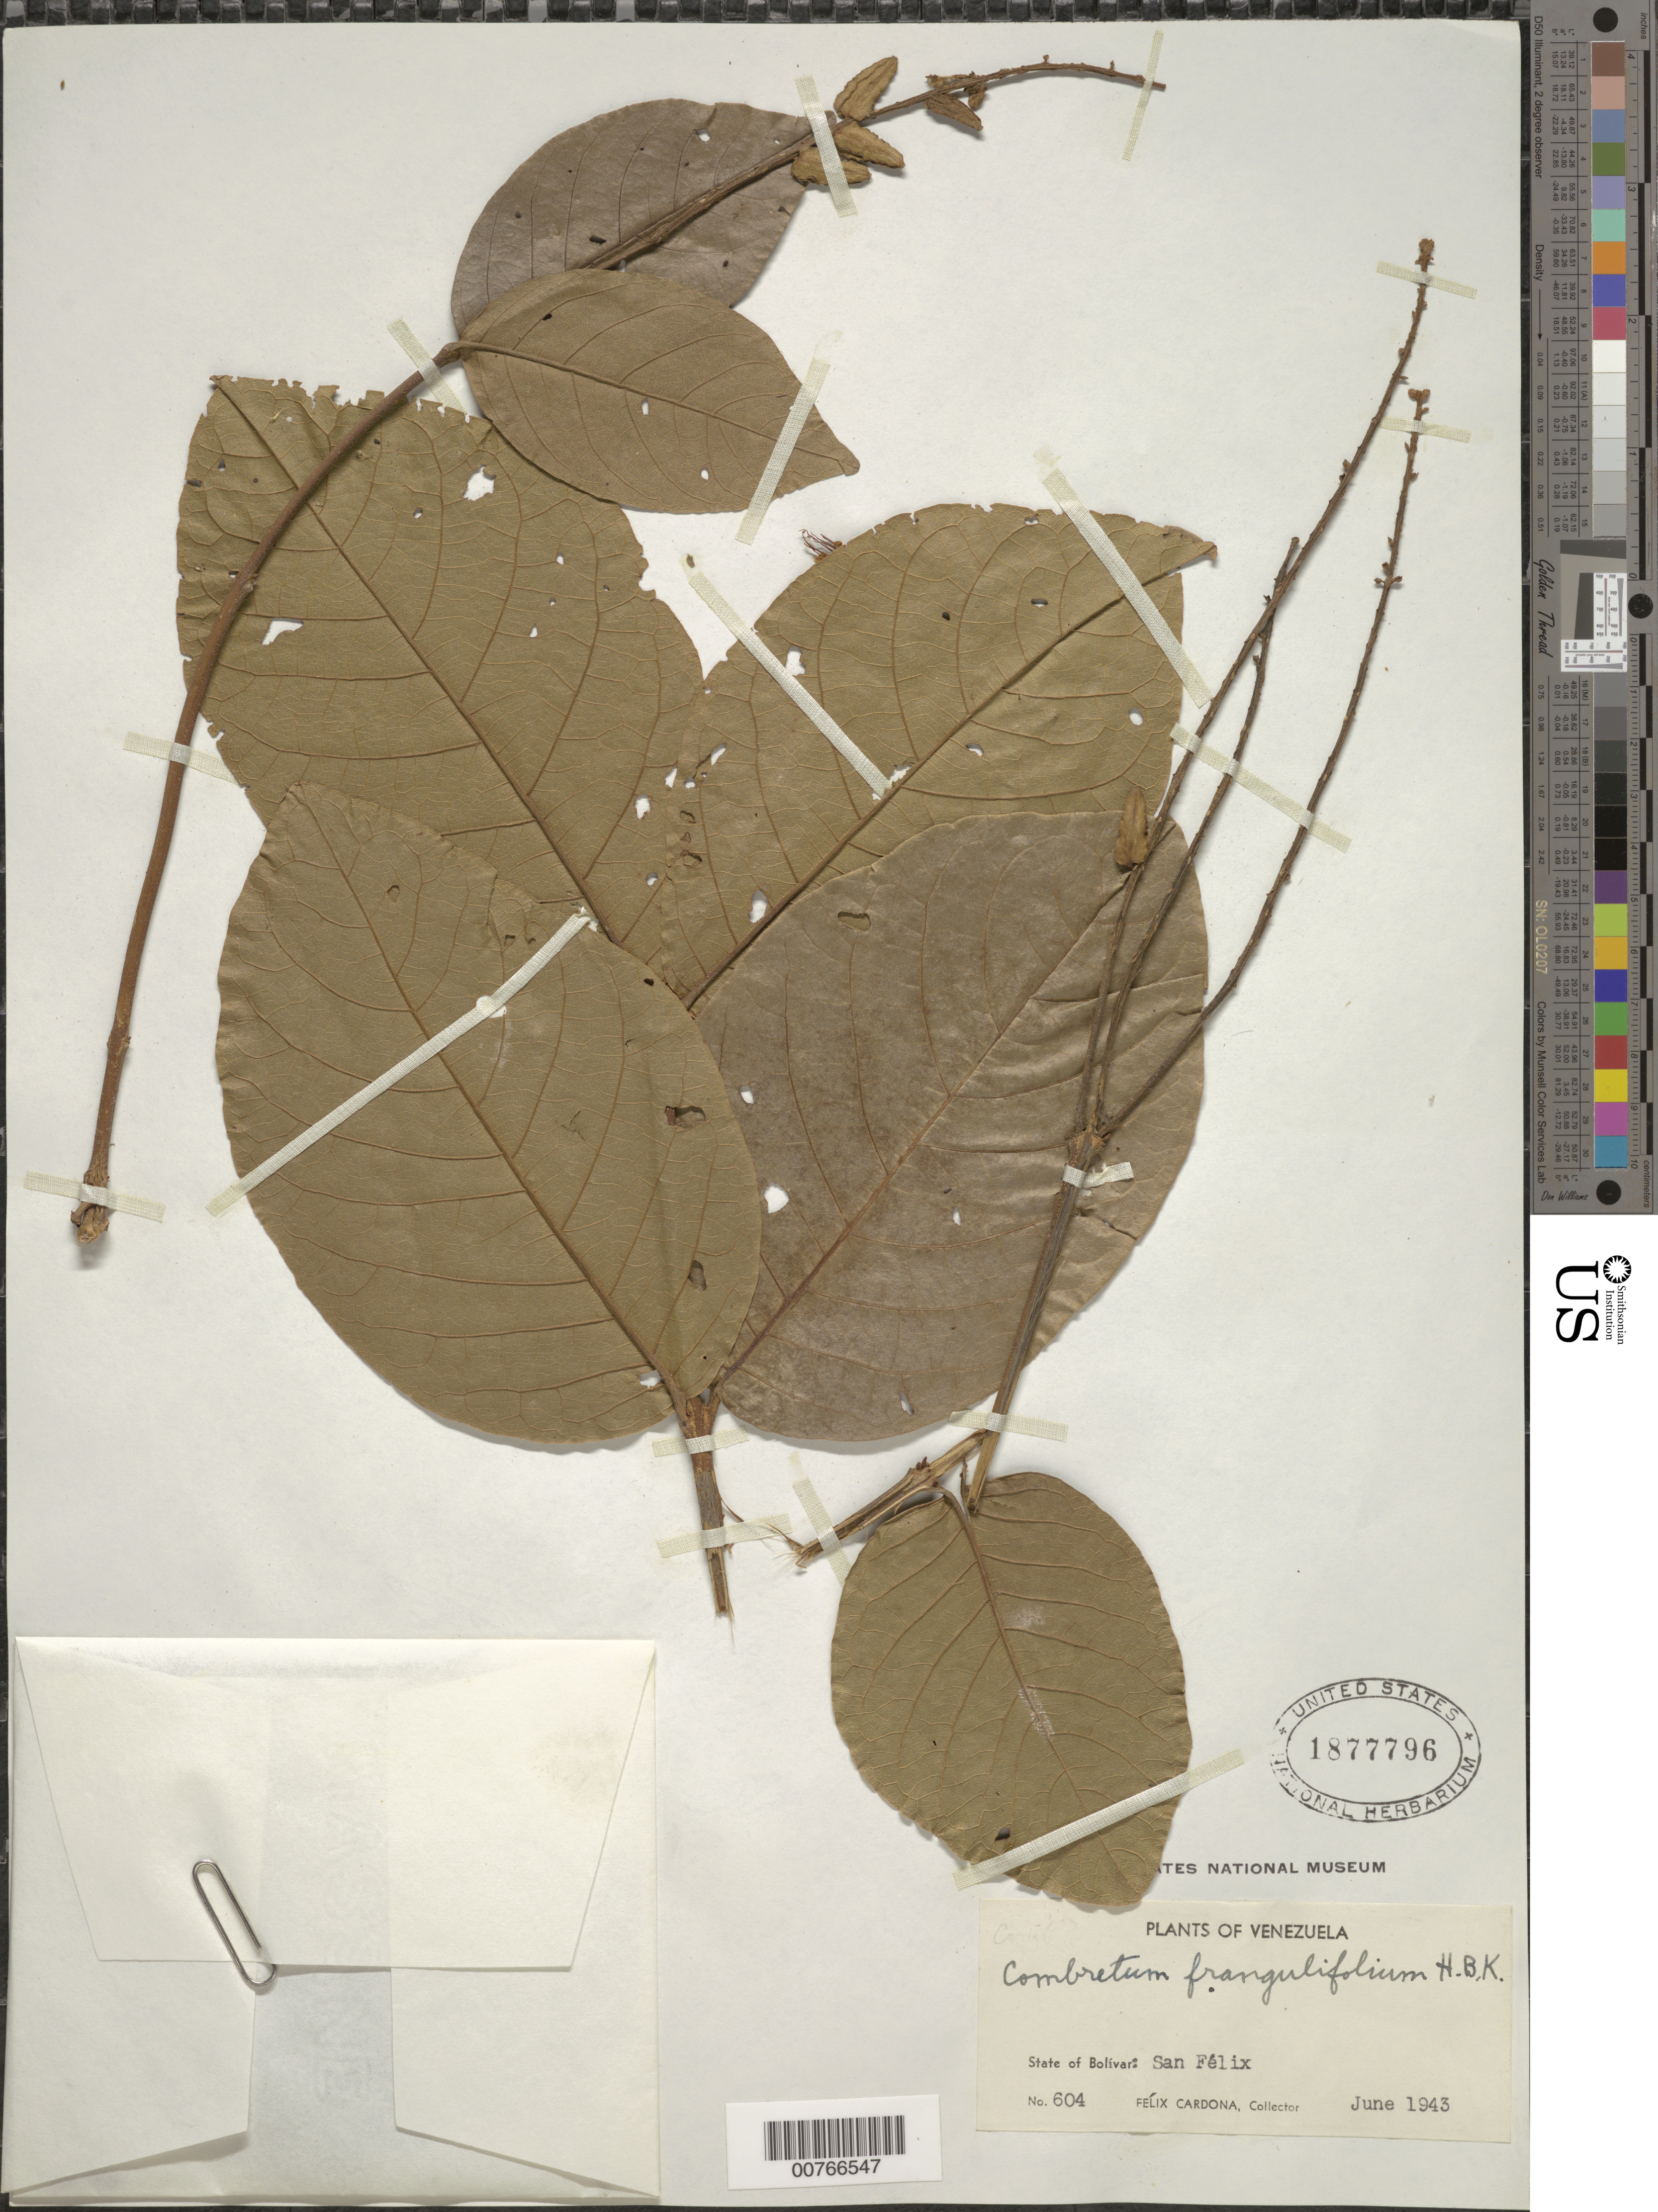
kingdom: Plantae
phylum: Tracheophyta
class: Magnoliopsida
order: Myrtales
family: Combretaceae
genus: Combretum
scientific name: Combretum frangulifolium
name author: Kunth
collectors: F. Cardona Puig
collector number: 604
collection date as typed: Jun-43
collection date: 1943-06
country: Venezuela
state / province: Bolívar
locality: San Félix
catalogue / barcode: US 1877796